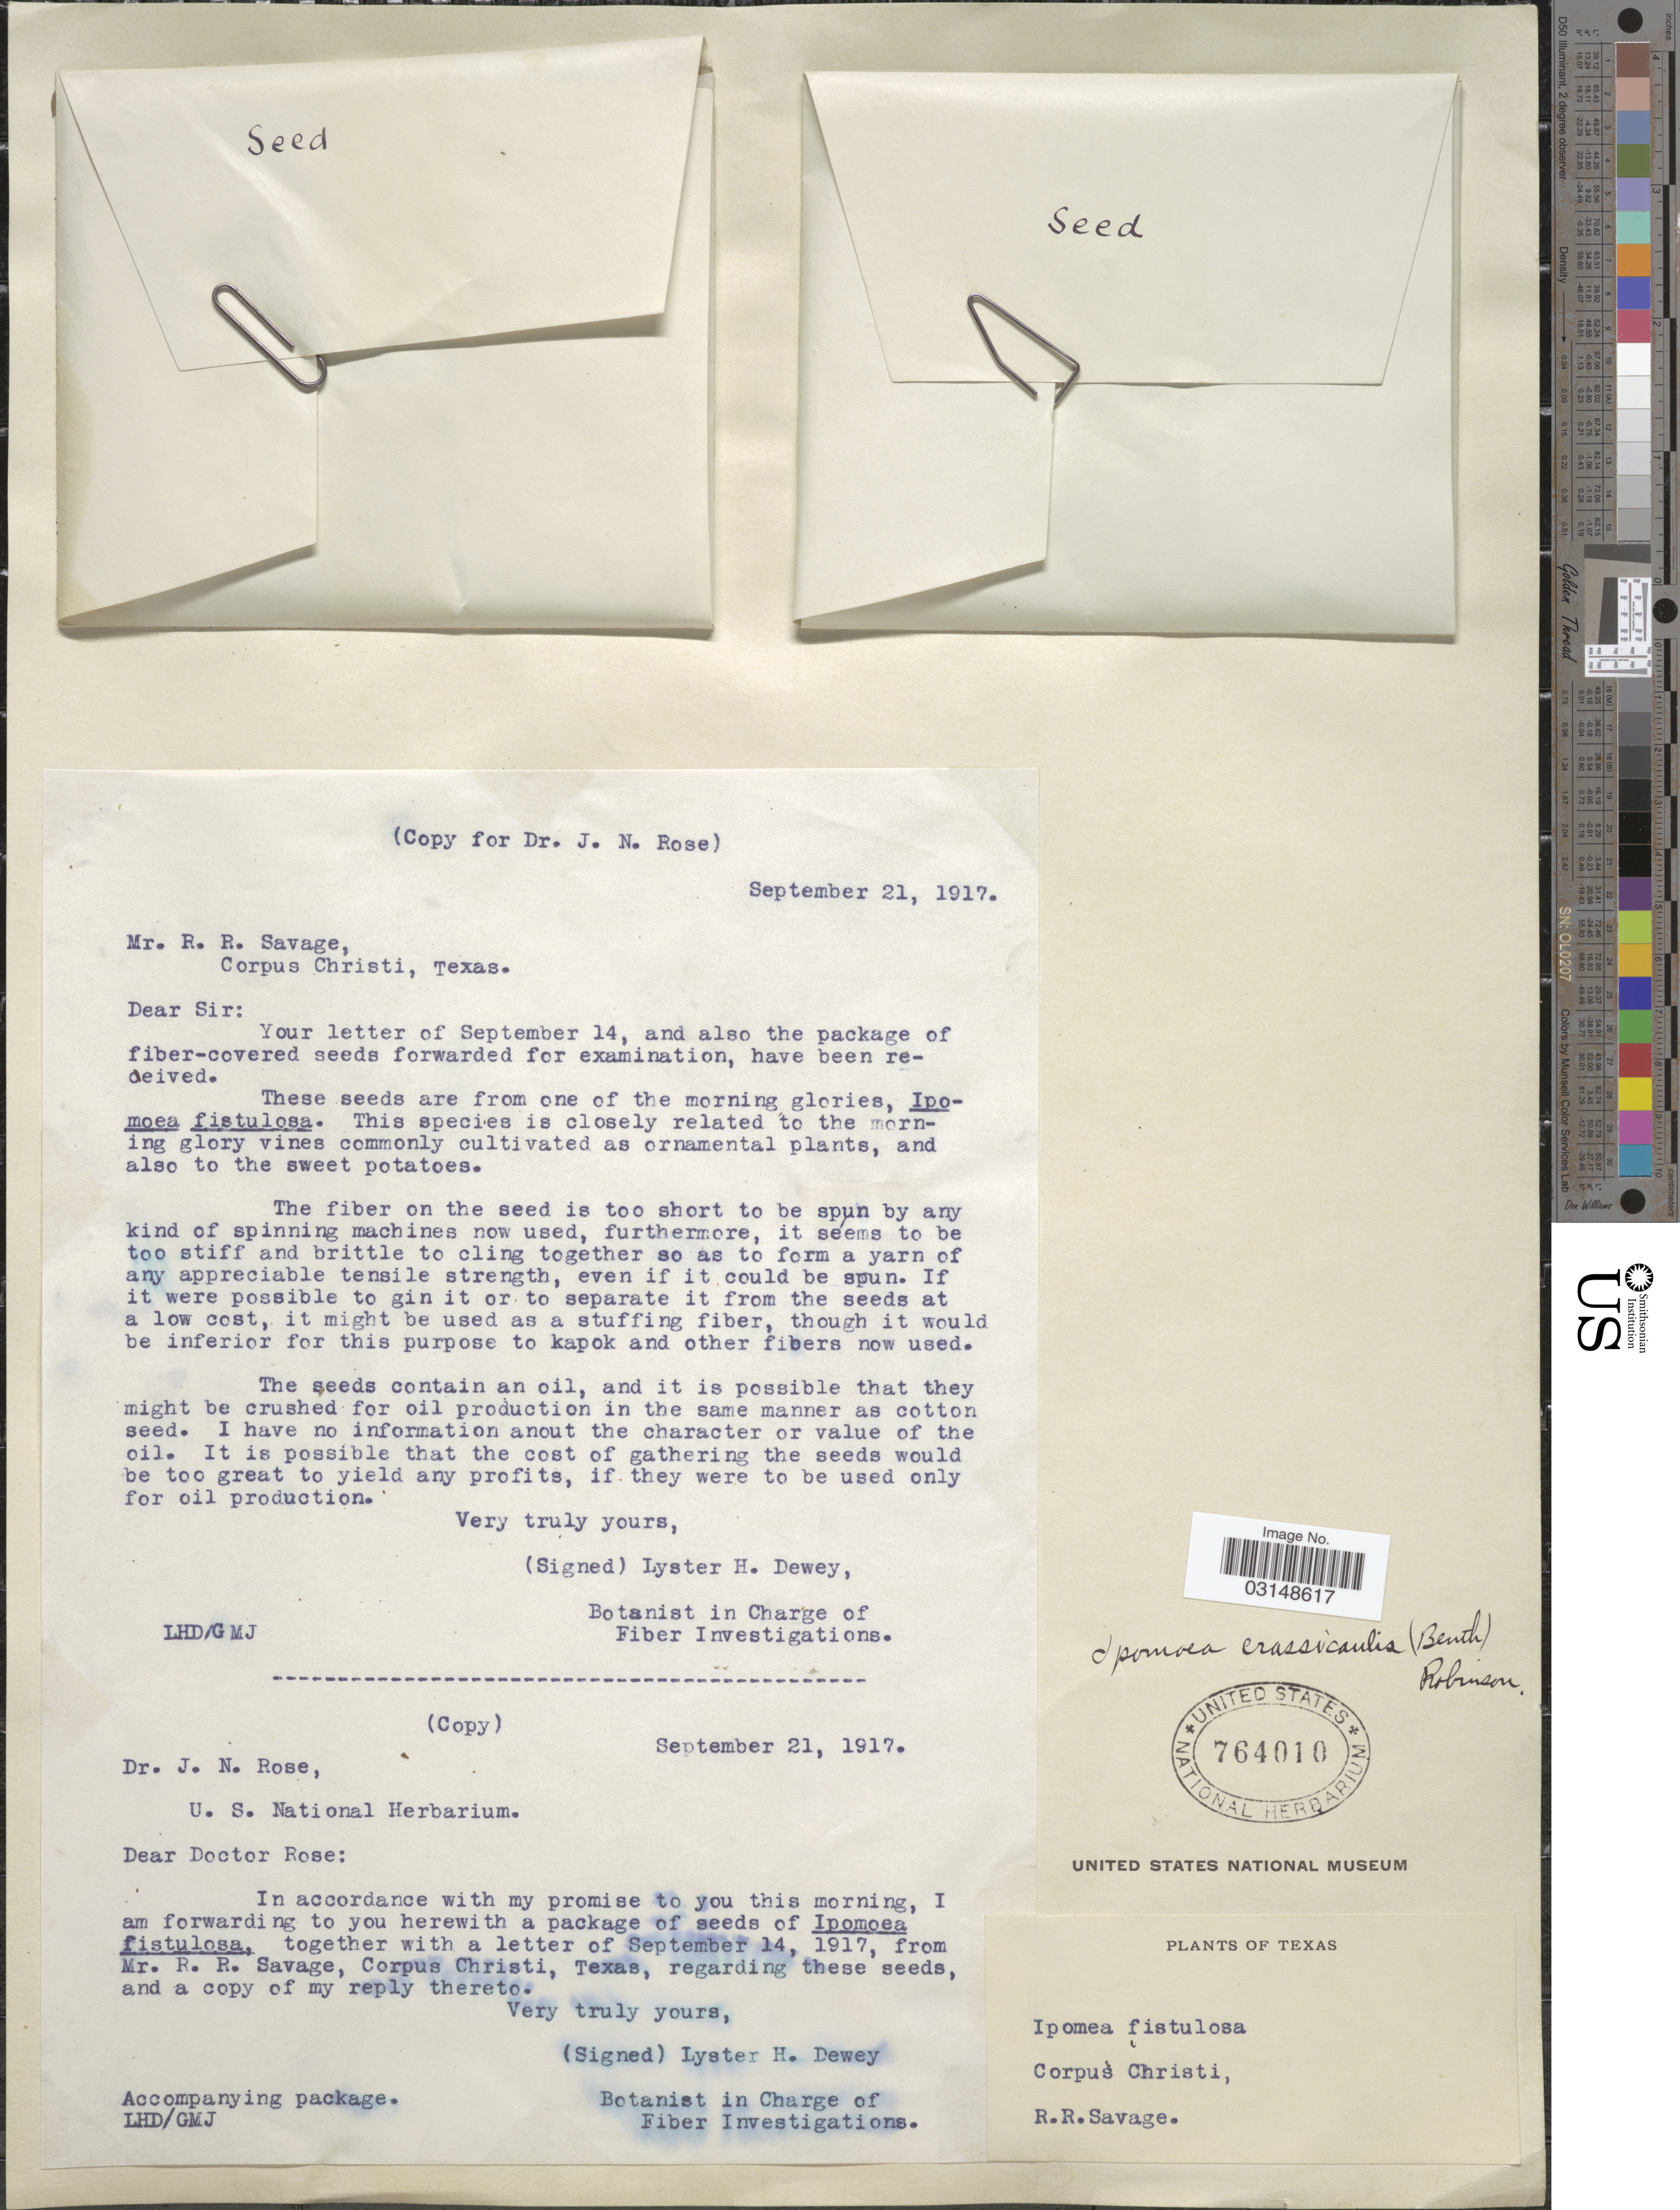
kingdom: Plantae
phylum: Tracheophyta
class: Magnoliopsida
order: Solanales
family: Convolvulaceae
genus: Ipomoea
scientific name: Ipomoea crassicaulis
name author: (Benth.) B.L. Rob.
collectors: R. Savage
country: United States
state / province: Texas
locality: Corpua Christi.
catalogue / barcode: US 764010